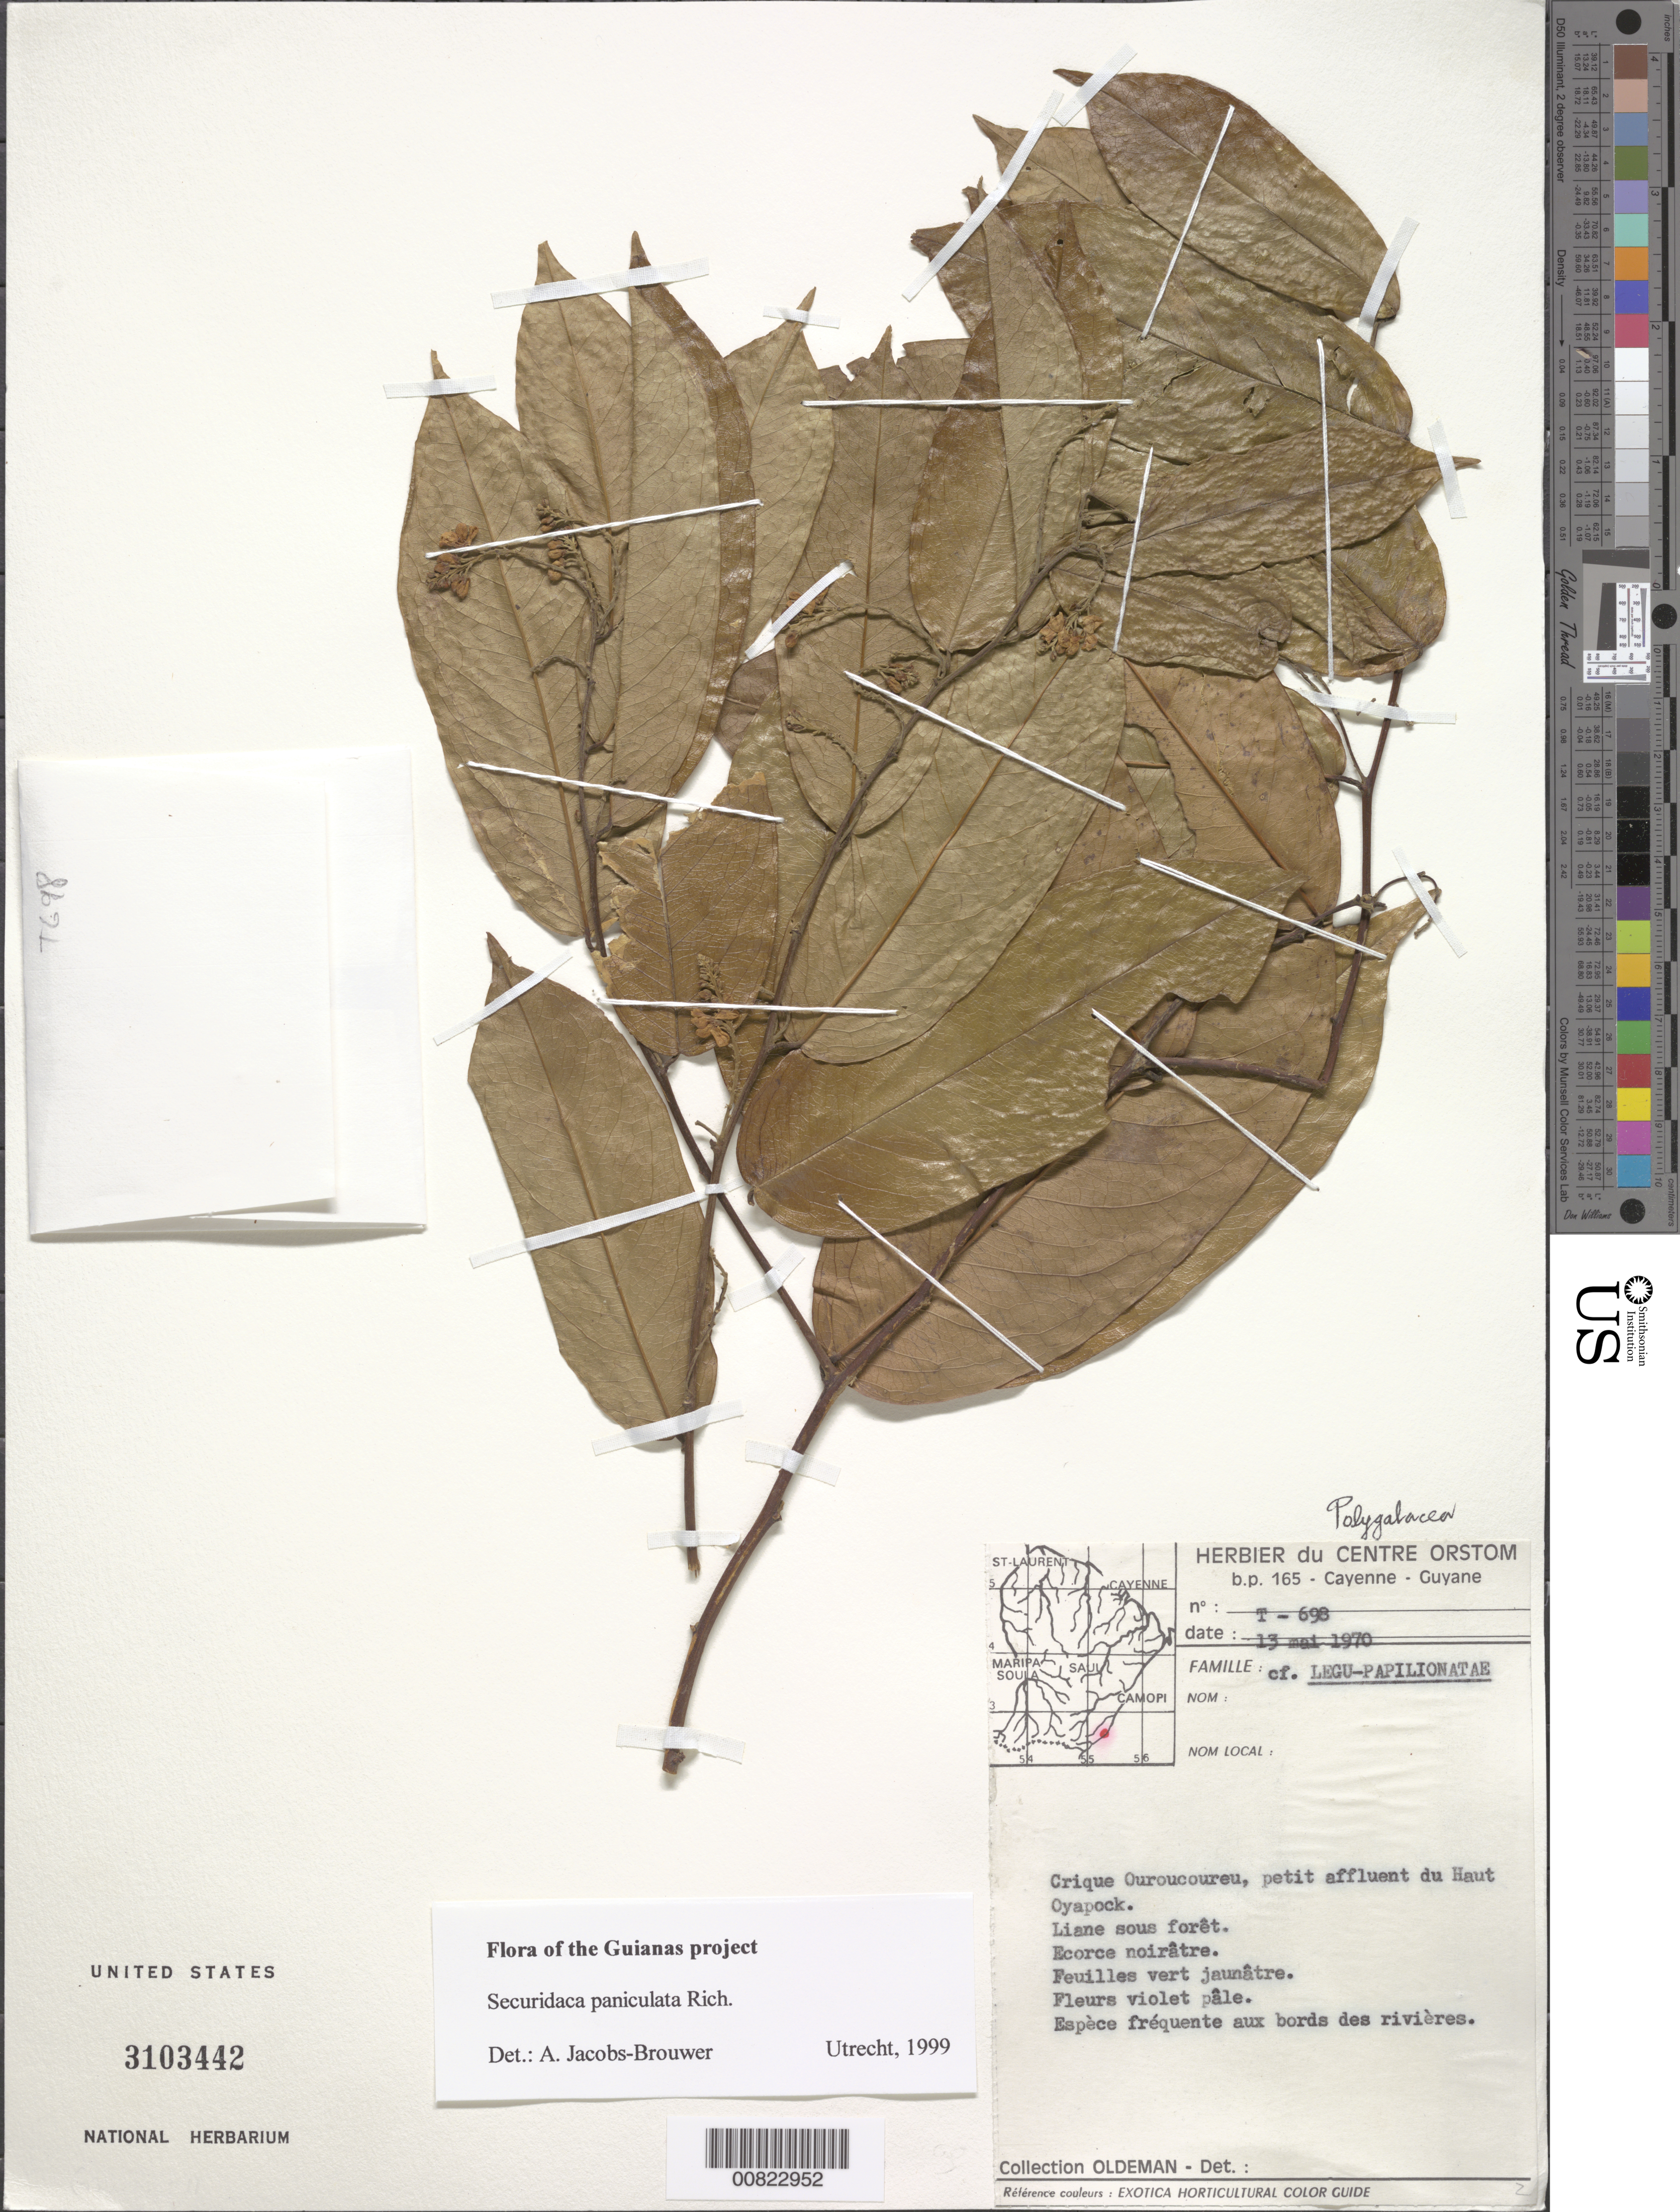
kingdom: Plantae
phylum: Tracheophyta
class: Magnoliopsida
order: Fabales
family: Polygalaceae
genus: Securidaca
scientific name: Securidaca paniculata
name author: Rich.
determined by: Jacobs-Brouwer, A.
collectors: R. Oldeman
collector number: T 698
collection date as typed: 13-May-70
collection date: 1970-05-13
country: French Guiana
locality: Crique Ouroucoureu, petit affluent du Haut Oyapock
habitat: Forest; aux bords des rivieres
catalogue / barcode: US 2103442